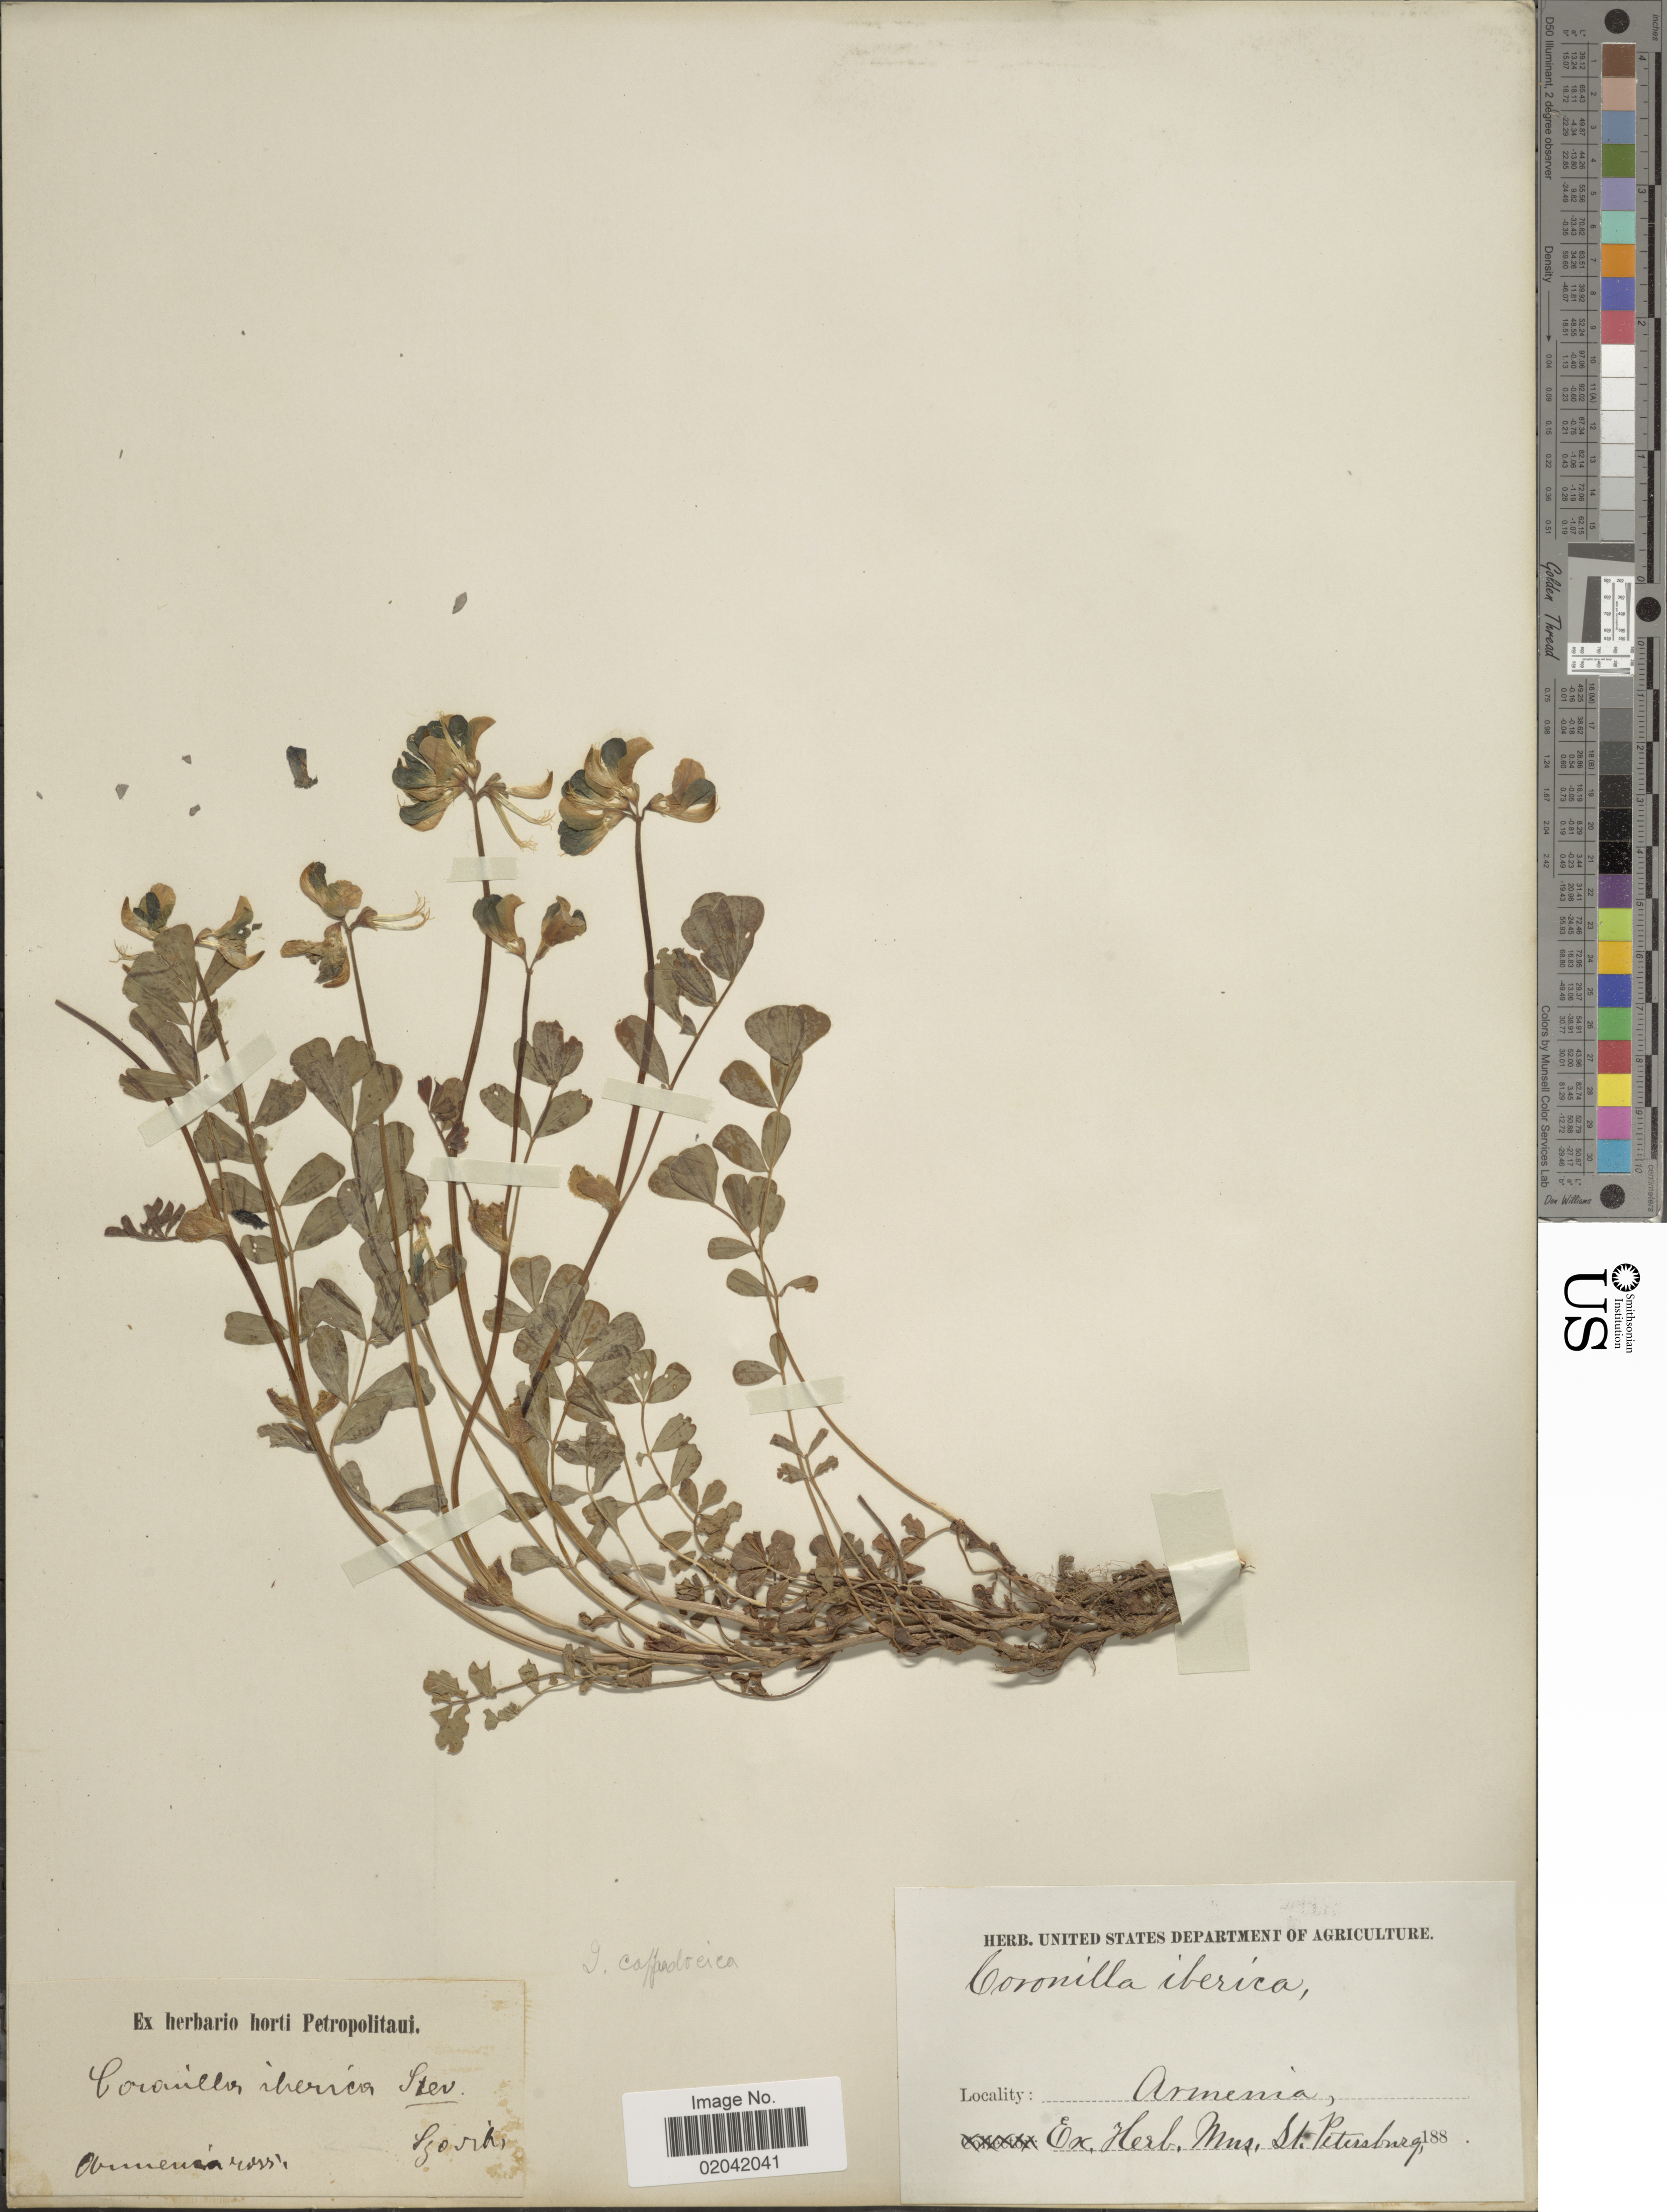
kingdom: Plantae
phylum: Tracheophyta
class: Magnoliopsida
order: Fabales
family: Fabaceae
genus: Coronilla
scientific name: Coronilla orientalis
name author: Mill.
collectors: Szovits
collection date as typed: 188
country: Armenia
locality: Armenia ross [interpreted]